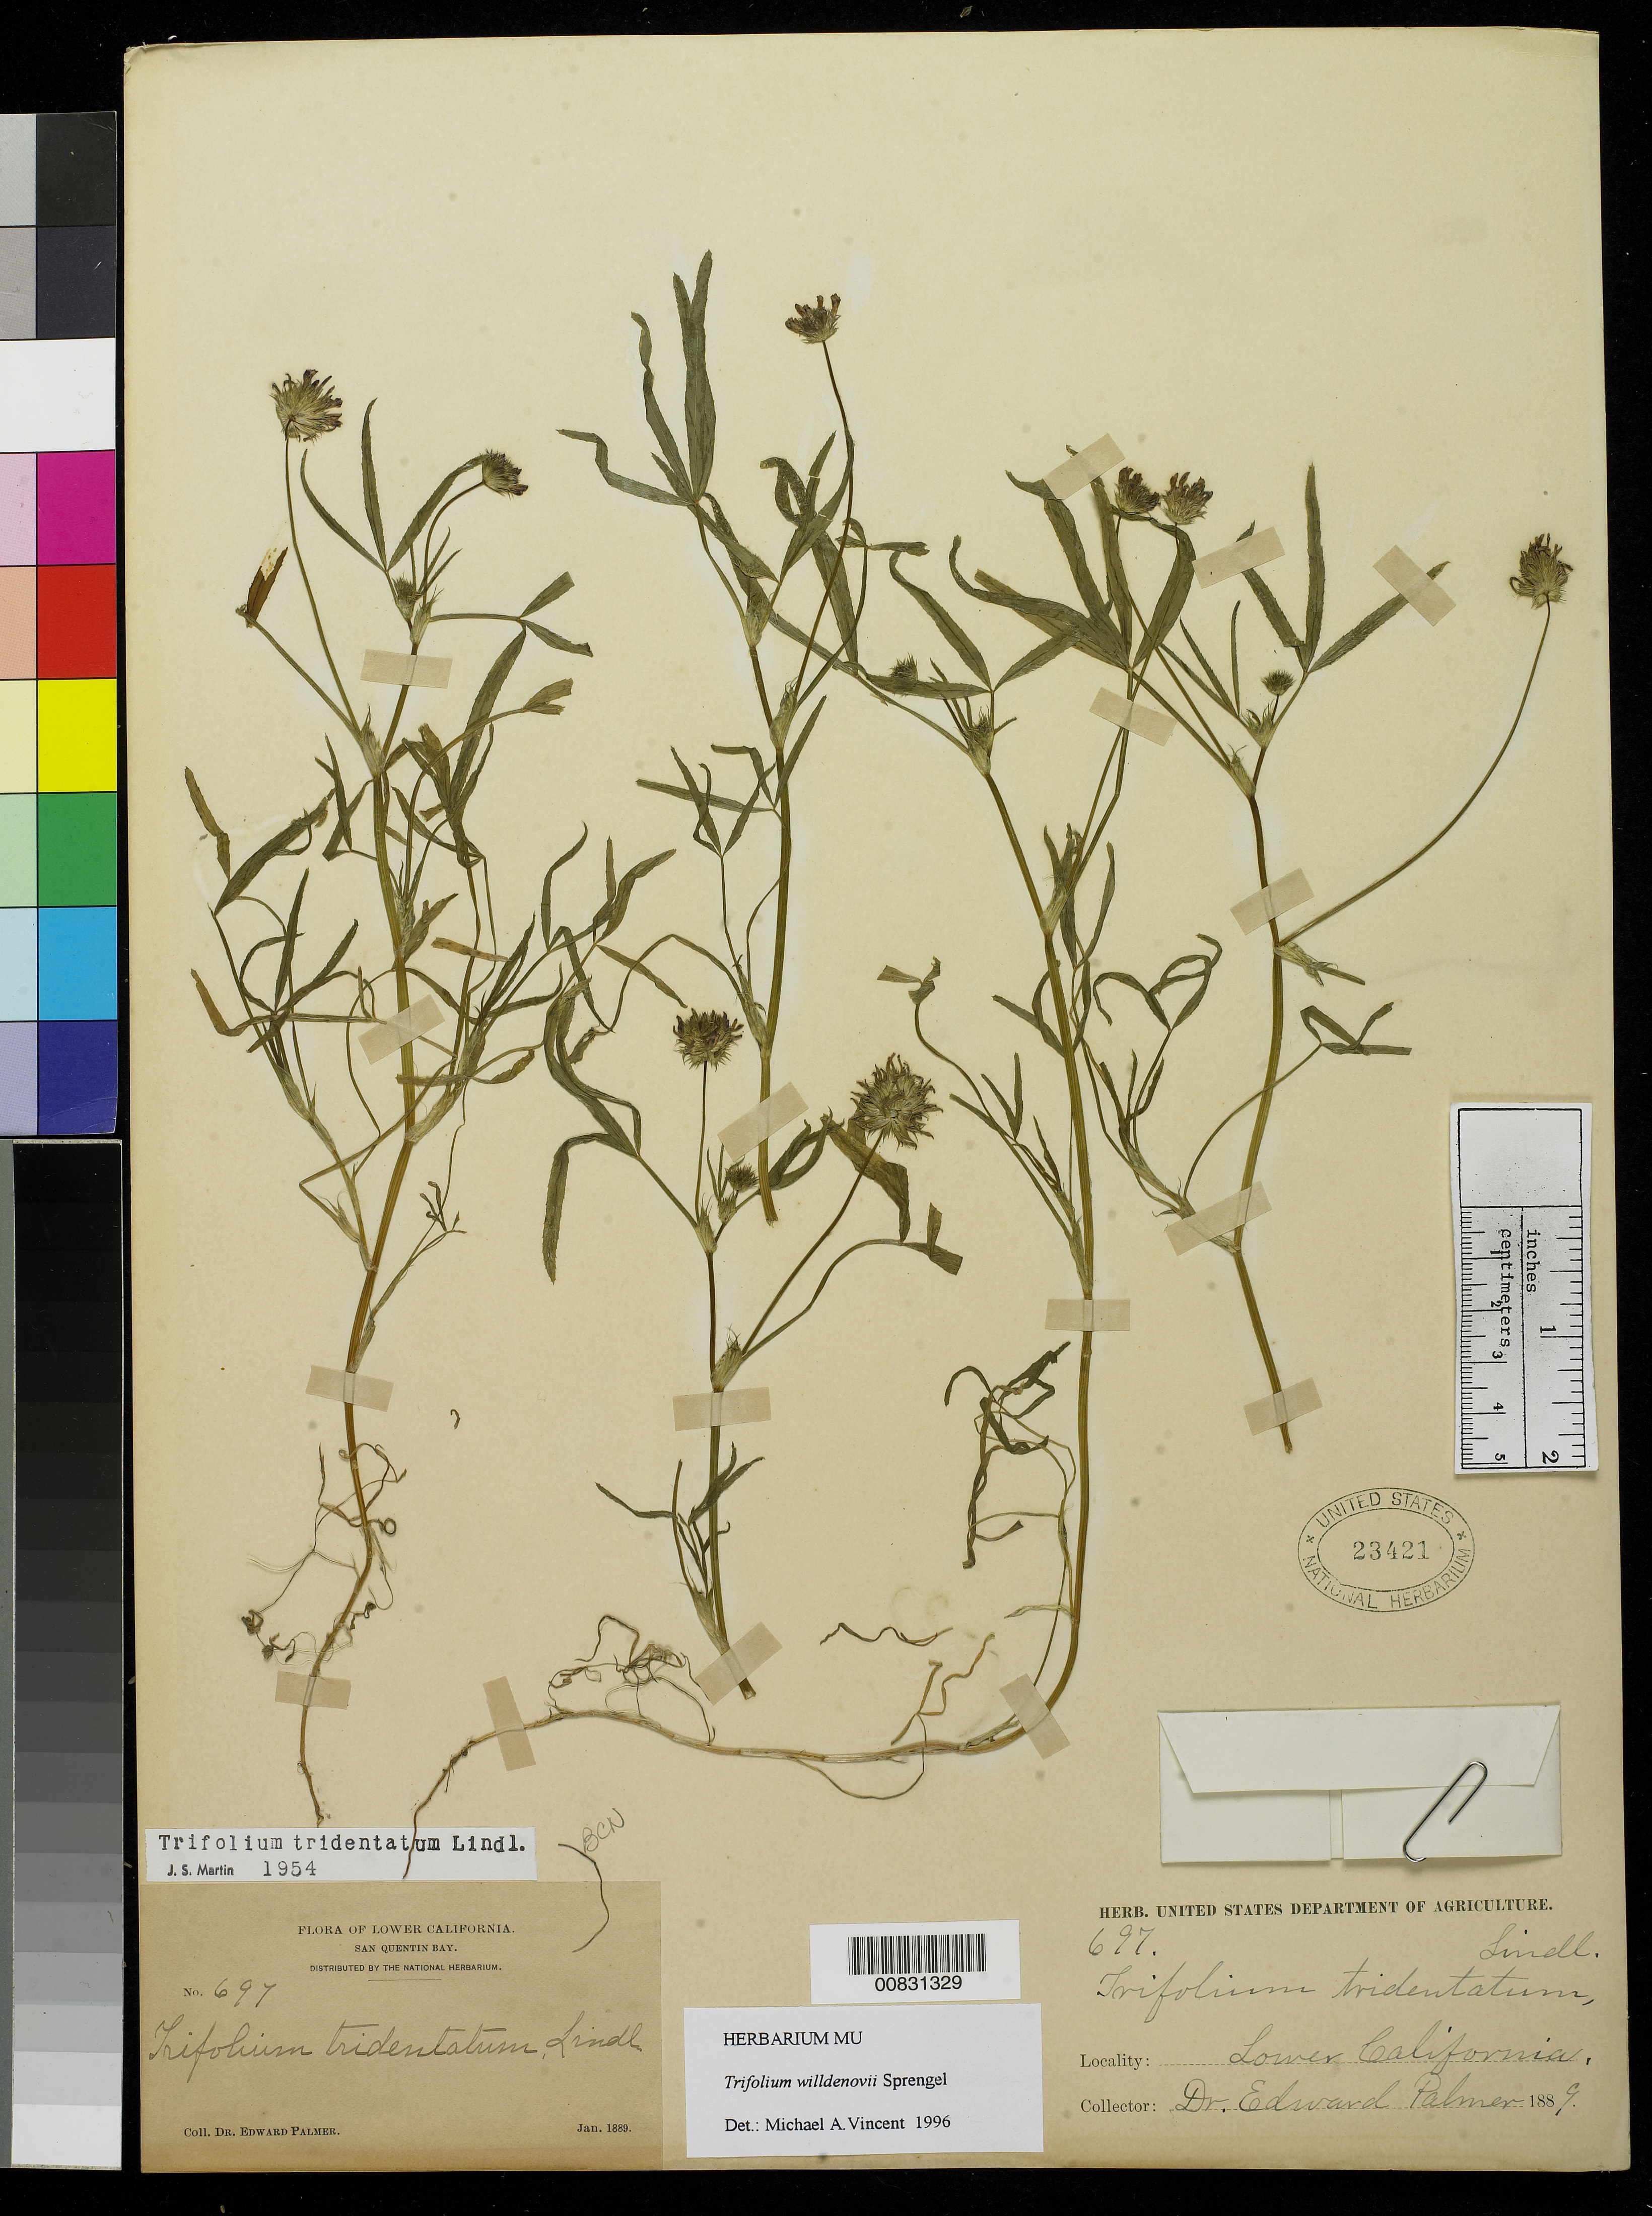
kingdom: Plantae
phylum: Tracheophyta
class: Magnoliopsida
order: Fabales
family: Fabaceae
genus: Trifolium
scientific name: Trifolium willdenovii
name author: Spreng.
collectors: E. Palmer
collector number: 697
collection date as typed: Jan 1889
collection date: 1889-01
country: Mexico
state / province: Baja California Norte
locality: San Quentin Bay, Baja California.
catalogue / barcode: US 23421